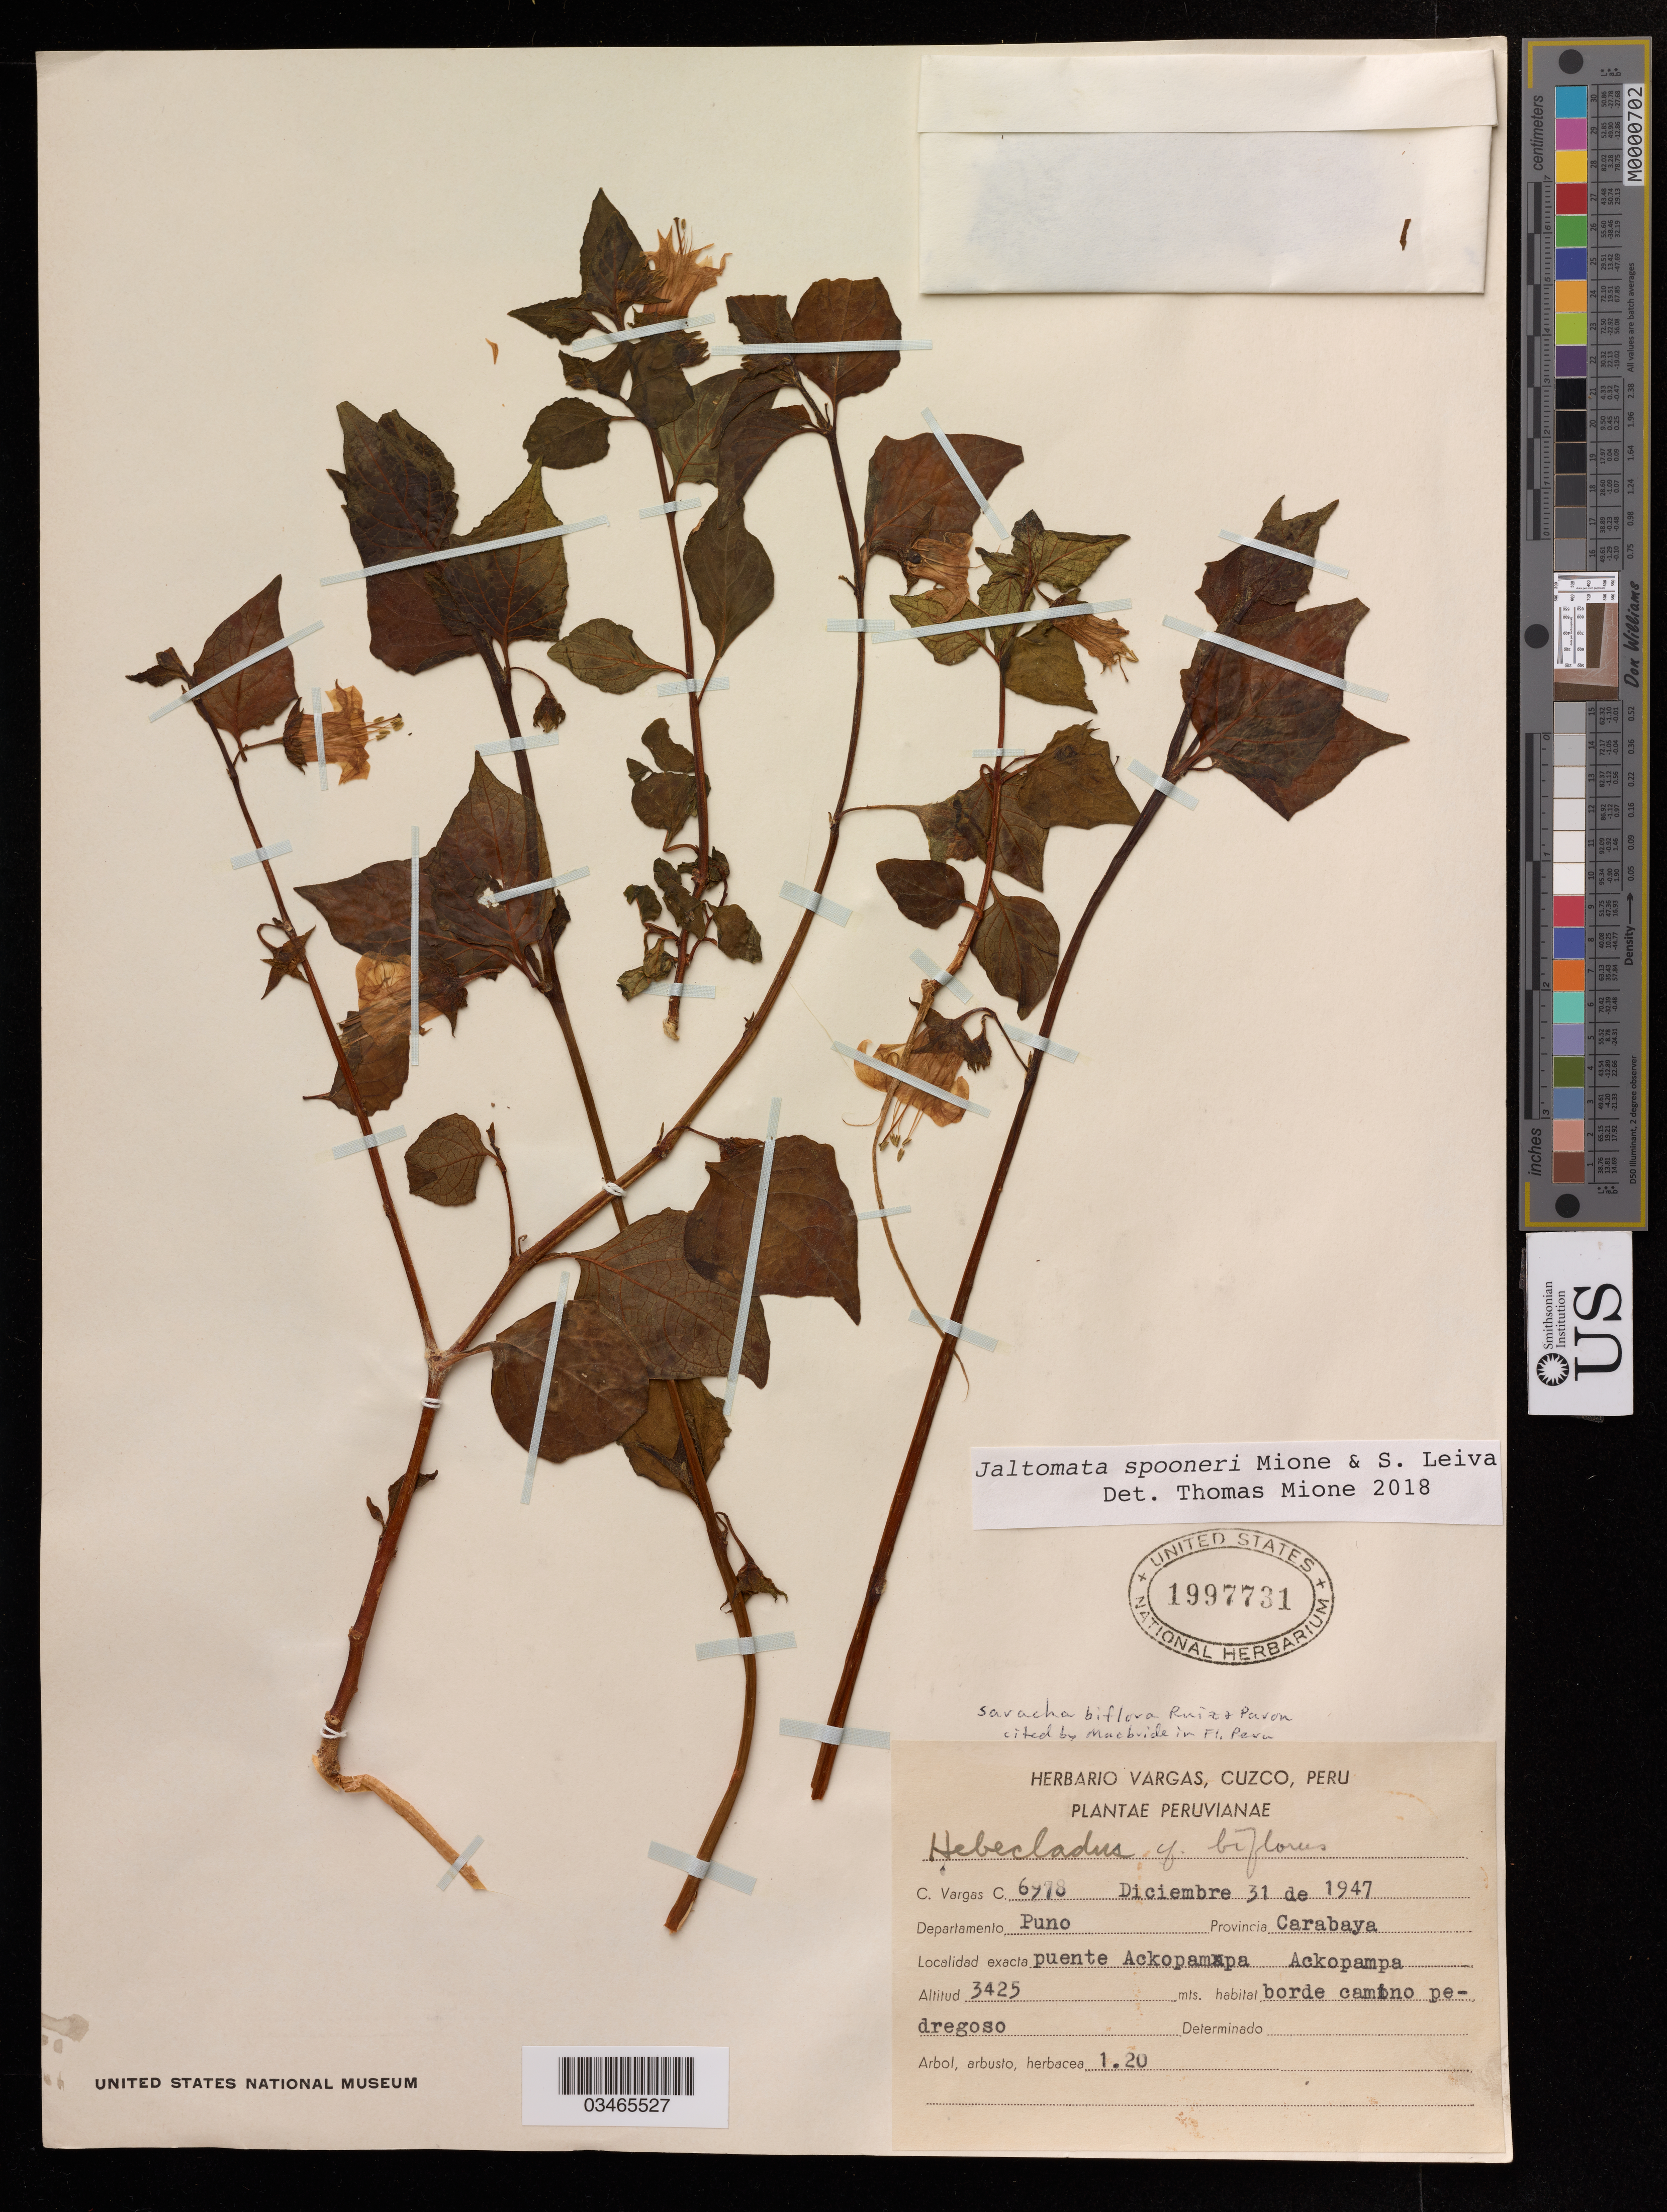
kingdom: Plantae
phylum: Tracheophyta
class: Magnoliopsida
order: Solanales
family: Solanaceae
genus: Saracha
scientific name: Saracha biflora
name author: Ruiz & Pav.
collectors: C. Vargas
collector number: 6978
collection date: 1947-12-31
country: Peru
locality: Puno, Carabaya, Puente Ackopampa, Ackopampa, borde camino pedregoso.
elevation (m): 3425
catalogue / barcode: US 1997731